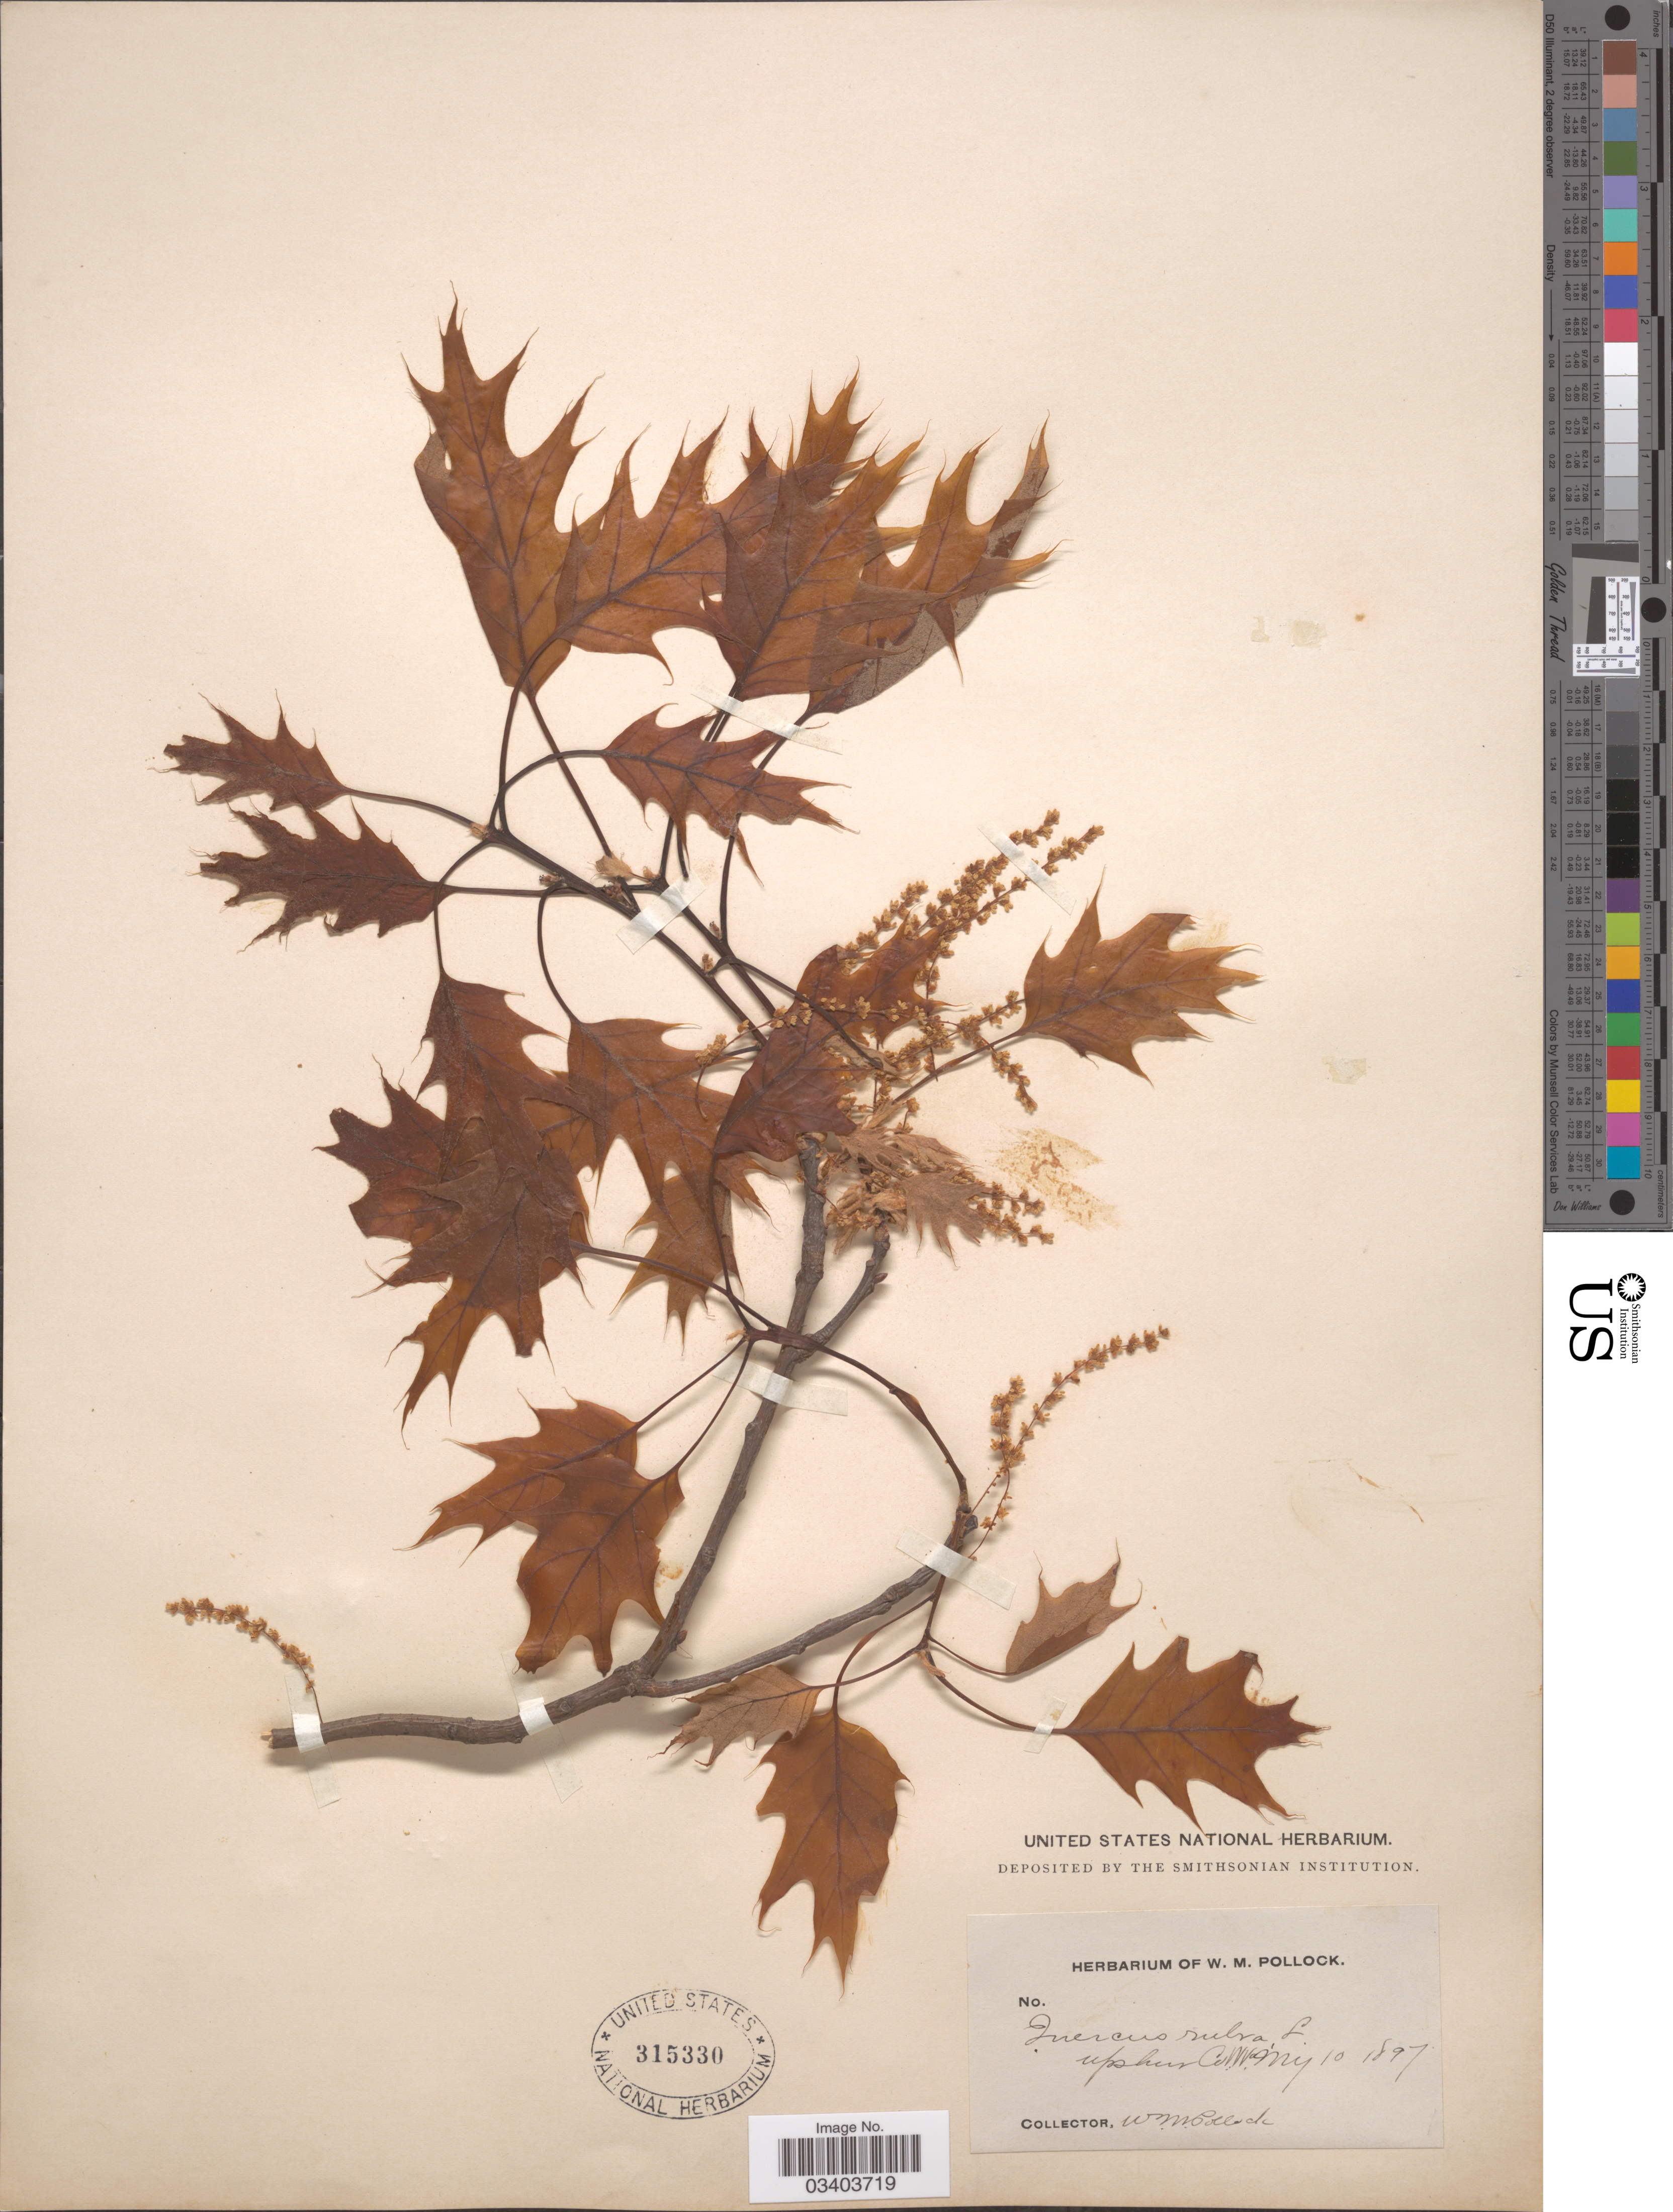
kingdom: Plantae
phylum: Tracheophyta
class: Magnoliopsida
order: Fagales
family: Fagaceae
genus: Quercus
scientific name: Quercus borealis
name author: F. Michx.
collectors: W. M. Pollock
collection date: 1897-05-10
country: United States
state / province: West Virginia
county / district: Upshur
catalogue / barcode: US 315330